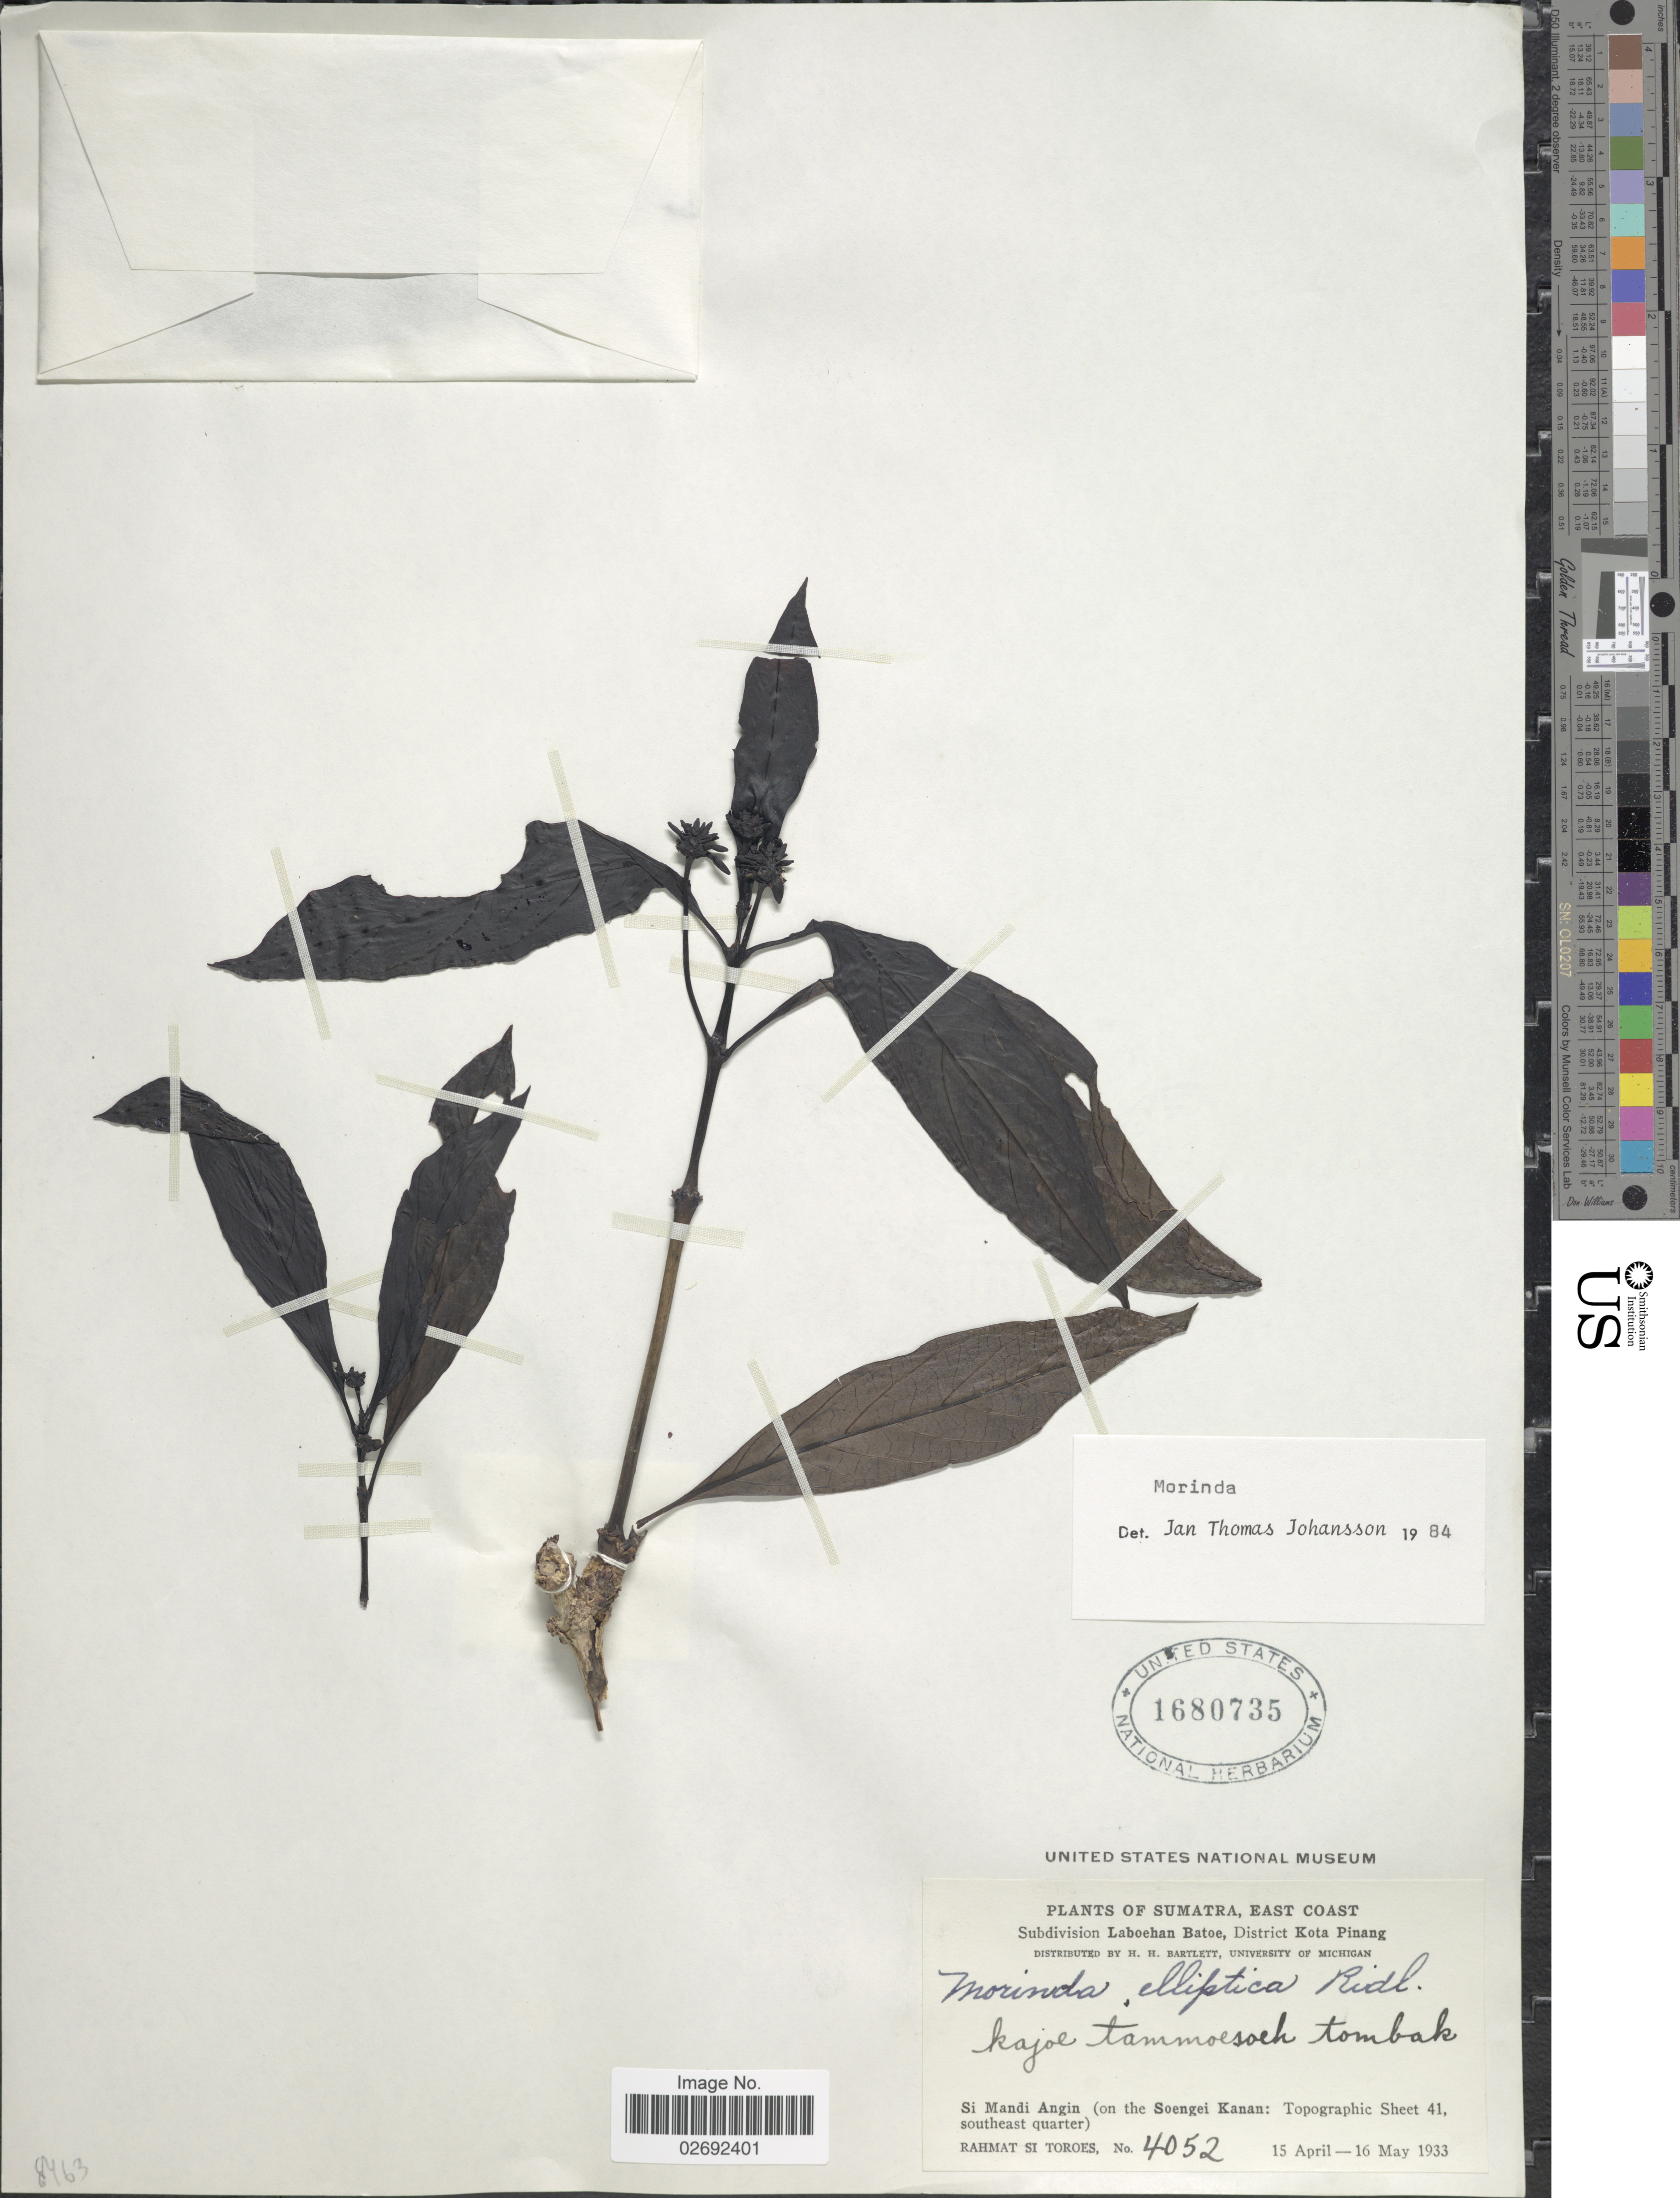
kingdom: Plantae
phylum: Tracheophyta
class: Magnoliopsida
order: Gentianales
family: Rubiaceae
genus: Morinda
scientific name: Morinda sp.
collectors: Rahmat Si Boeea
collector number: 4052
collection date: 1933-04-15/1933-05-16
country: Indonesia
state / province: Sumatra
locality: East Coast. Subdivision Laboehan Batoe, District Kota Pinang. Si Mandi Angin ( on the Soengei Kanan: Topographic Sheet 41, southeast quarter)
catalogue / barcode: US 1680735